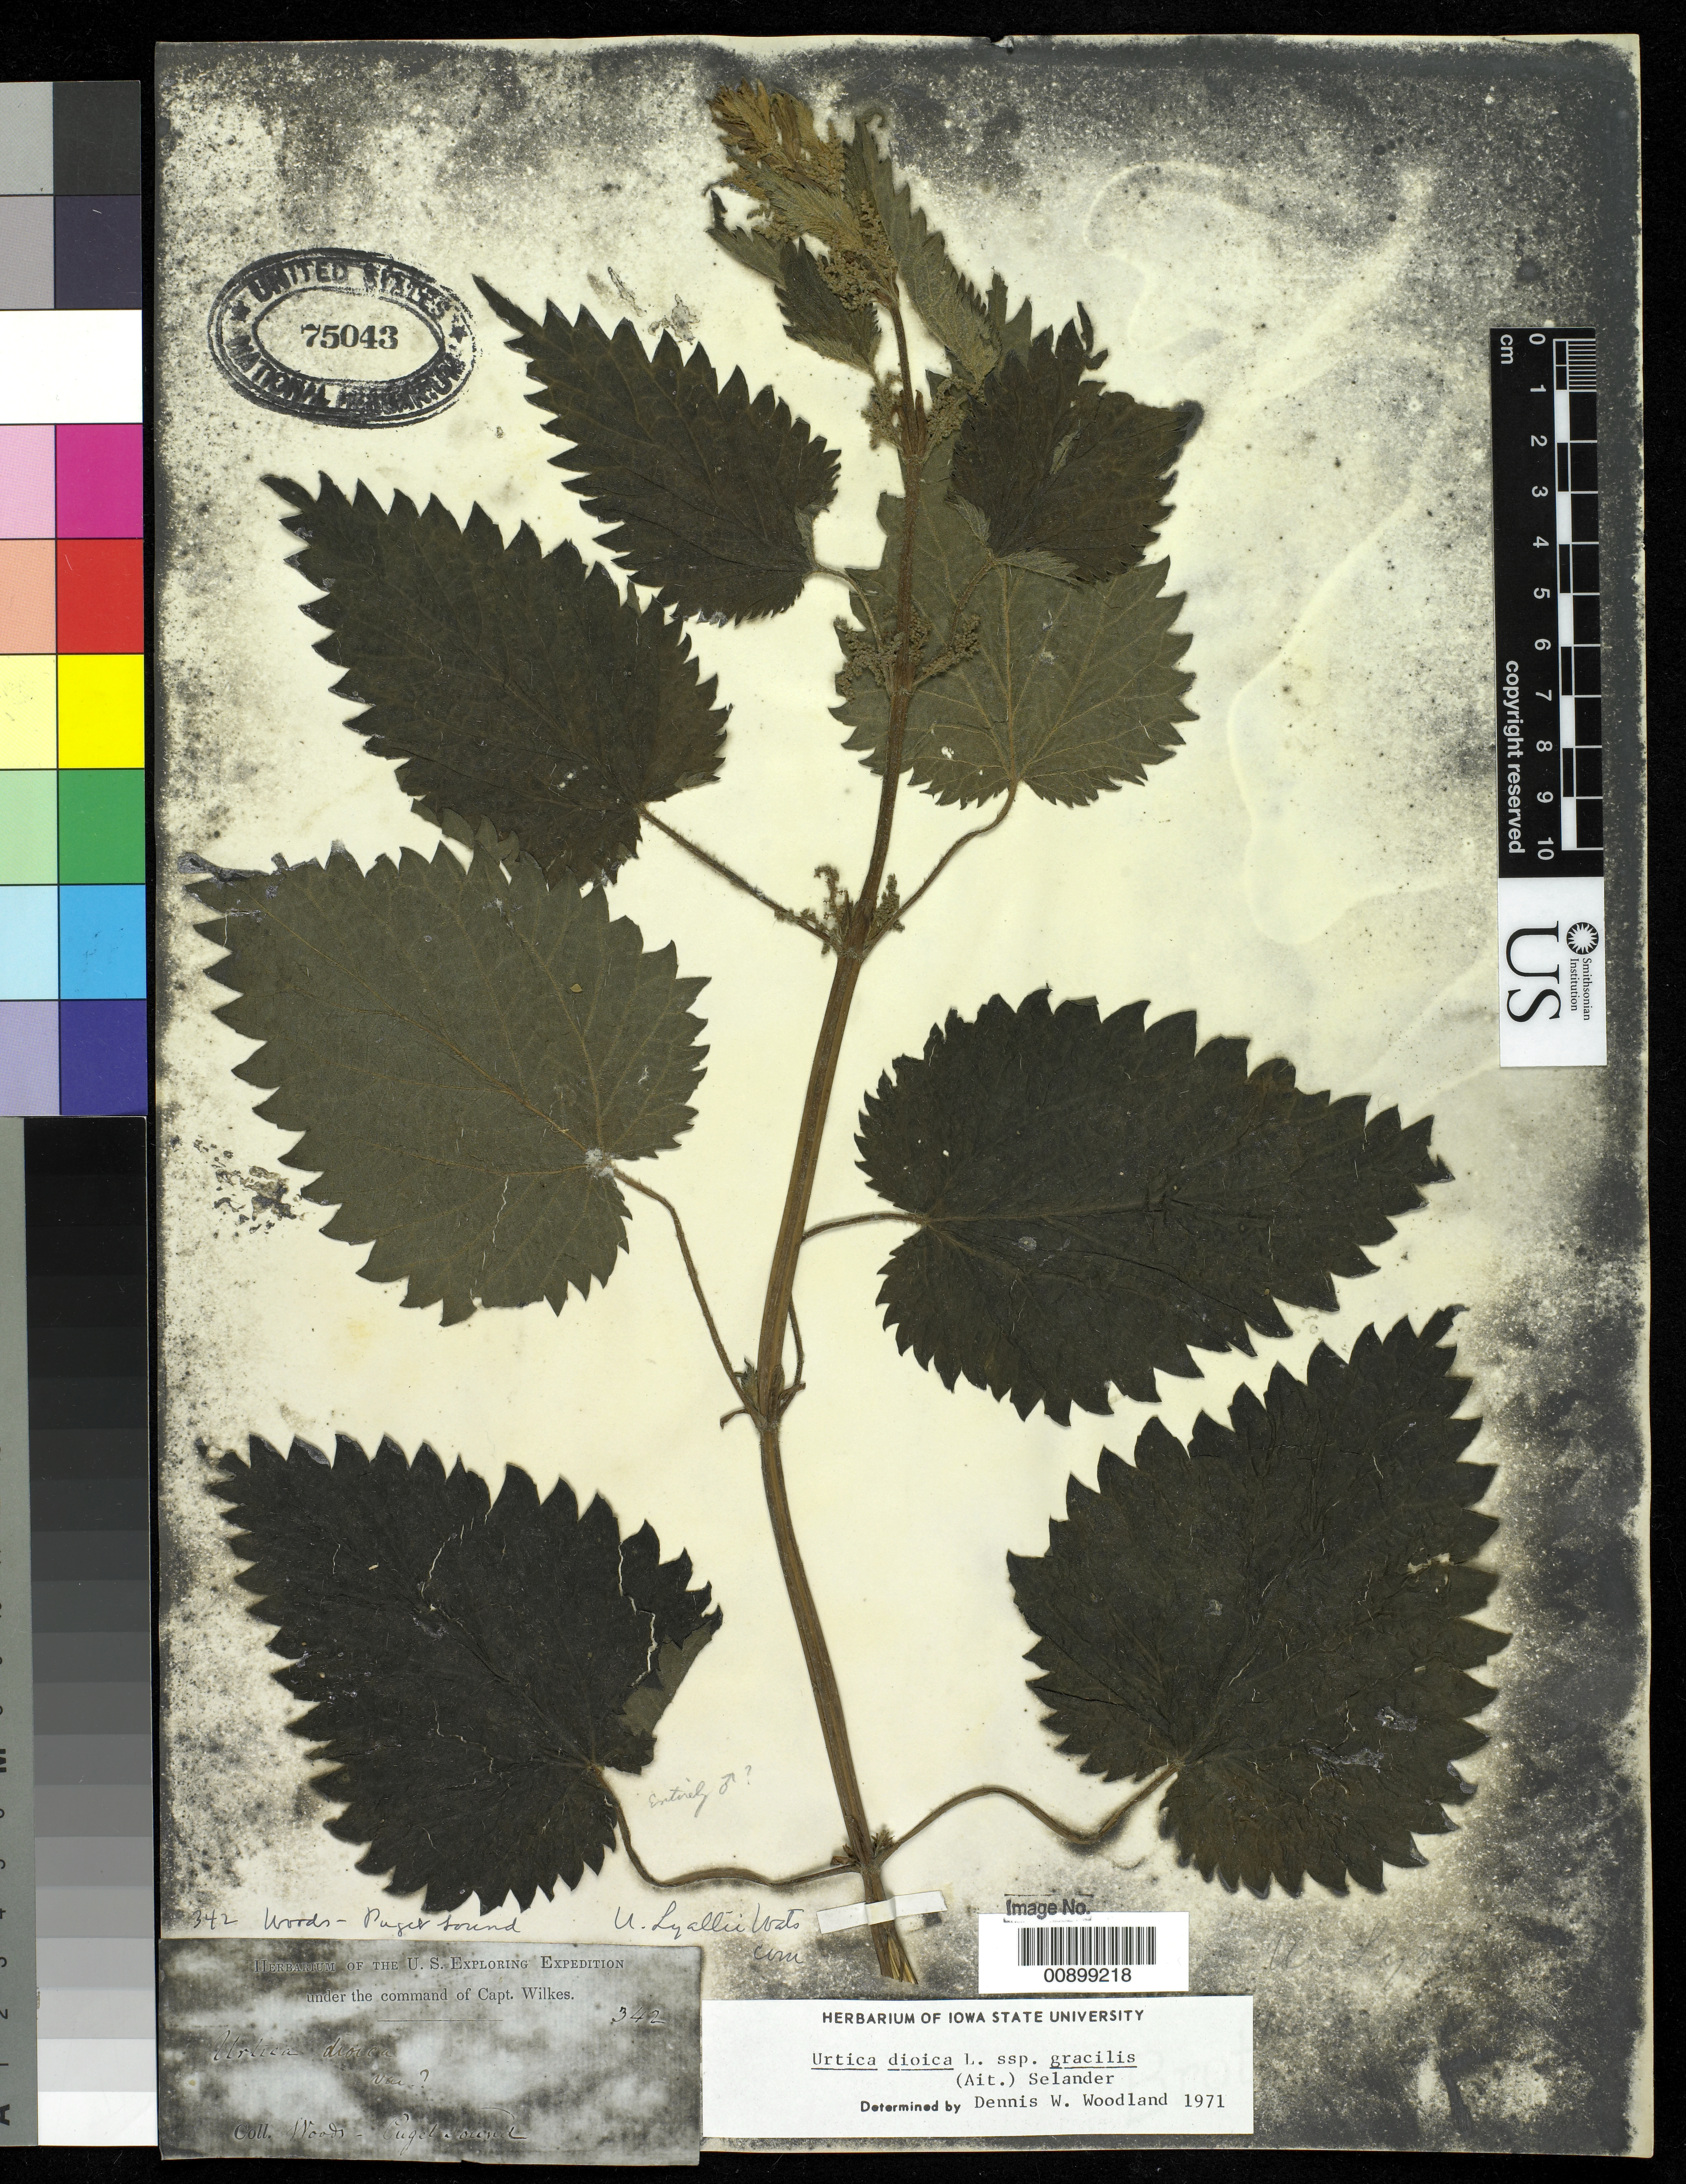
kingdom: Plantae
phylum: Tracheophyta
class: Magnoliopsida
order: Rosales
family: Urticaceae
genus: Urtica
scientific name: Urtica dioica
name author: L.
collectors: Wilkes Explor. Exped.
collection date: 1838/1842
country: United States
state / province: Washington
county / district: King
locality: Woods, Puget Sound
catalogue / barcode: US 75043